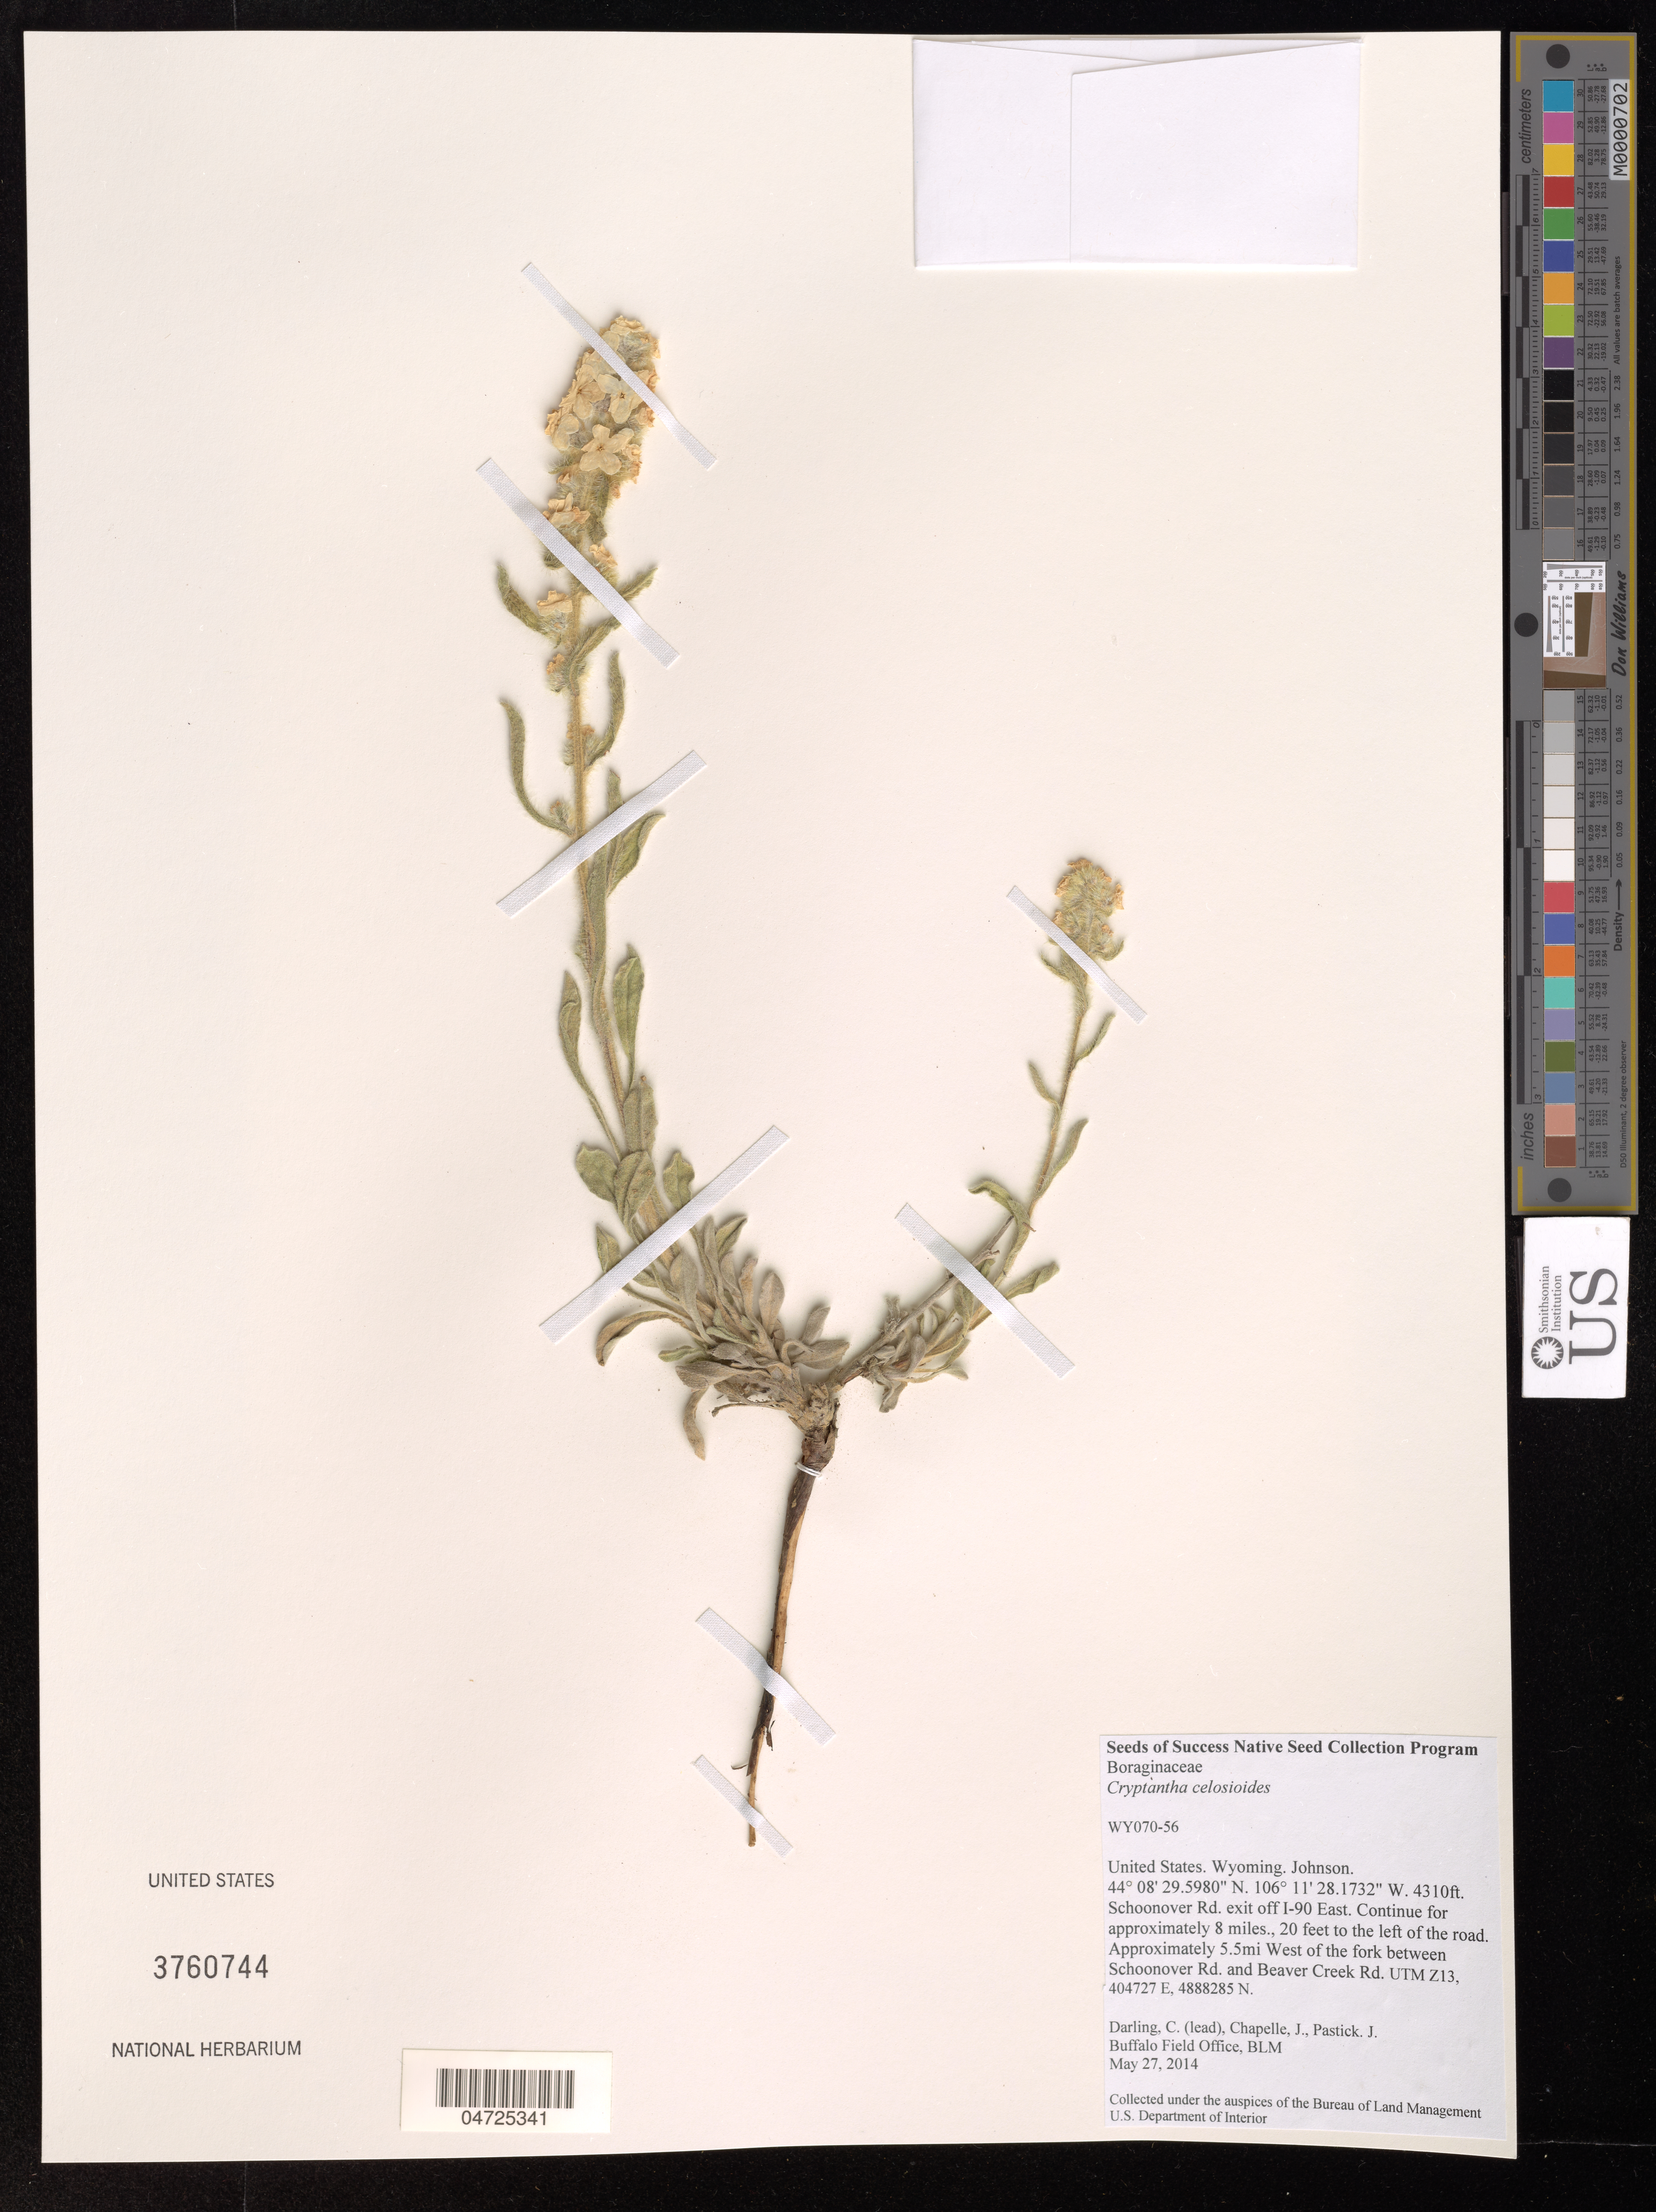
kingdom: Plantae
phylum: Tracheophyta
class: Magnoliopsida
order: Boraginales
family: Boraginaceae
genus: Cryptantha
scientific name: Cryptantha celosioides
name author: (Eastw.) Payson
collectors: C. Darling, J. Chapelle & J. Pastick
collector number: WY070-56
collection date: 2014-05-27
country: United States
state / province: Wyoming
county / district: Johnson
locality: Johnson. Schoonover Rd. exit off I-90 East. Continue for approximately 8 miles., 20 feet to the left of the road. Approximately 5.5mi West of the fork between Schoonover Rd. and Beaver Creek Rd. UTM Z13, 404727 E, 4888285 N.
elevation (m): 1314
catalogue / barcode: US 3760744